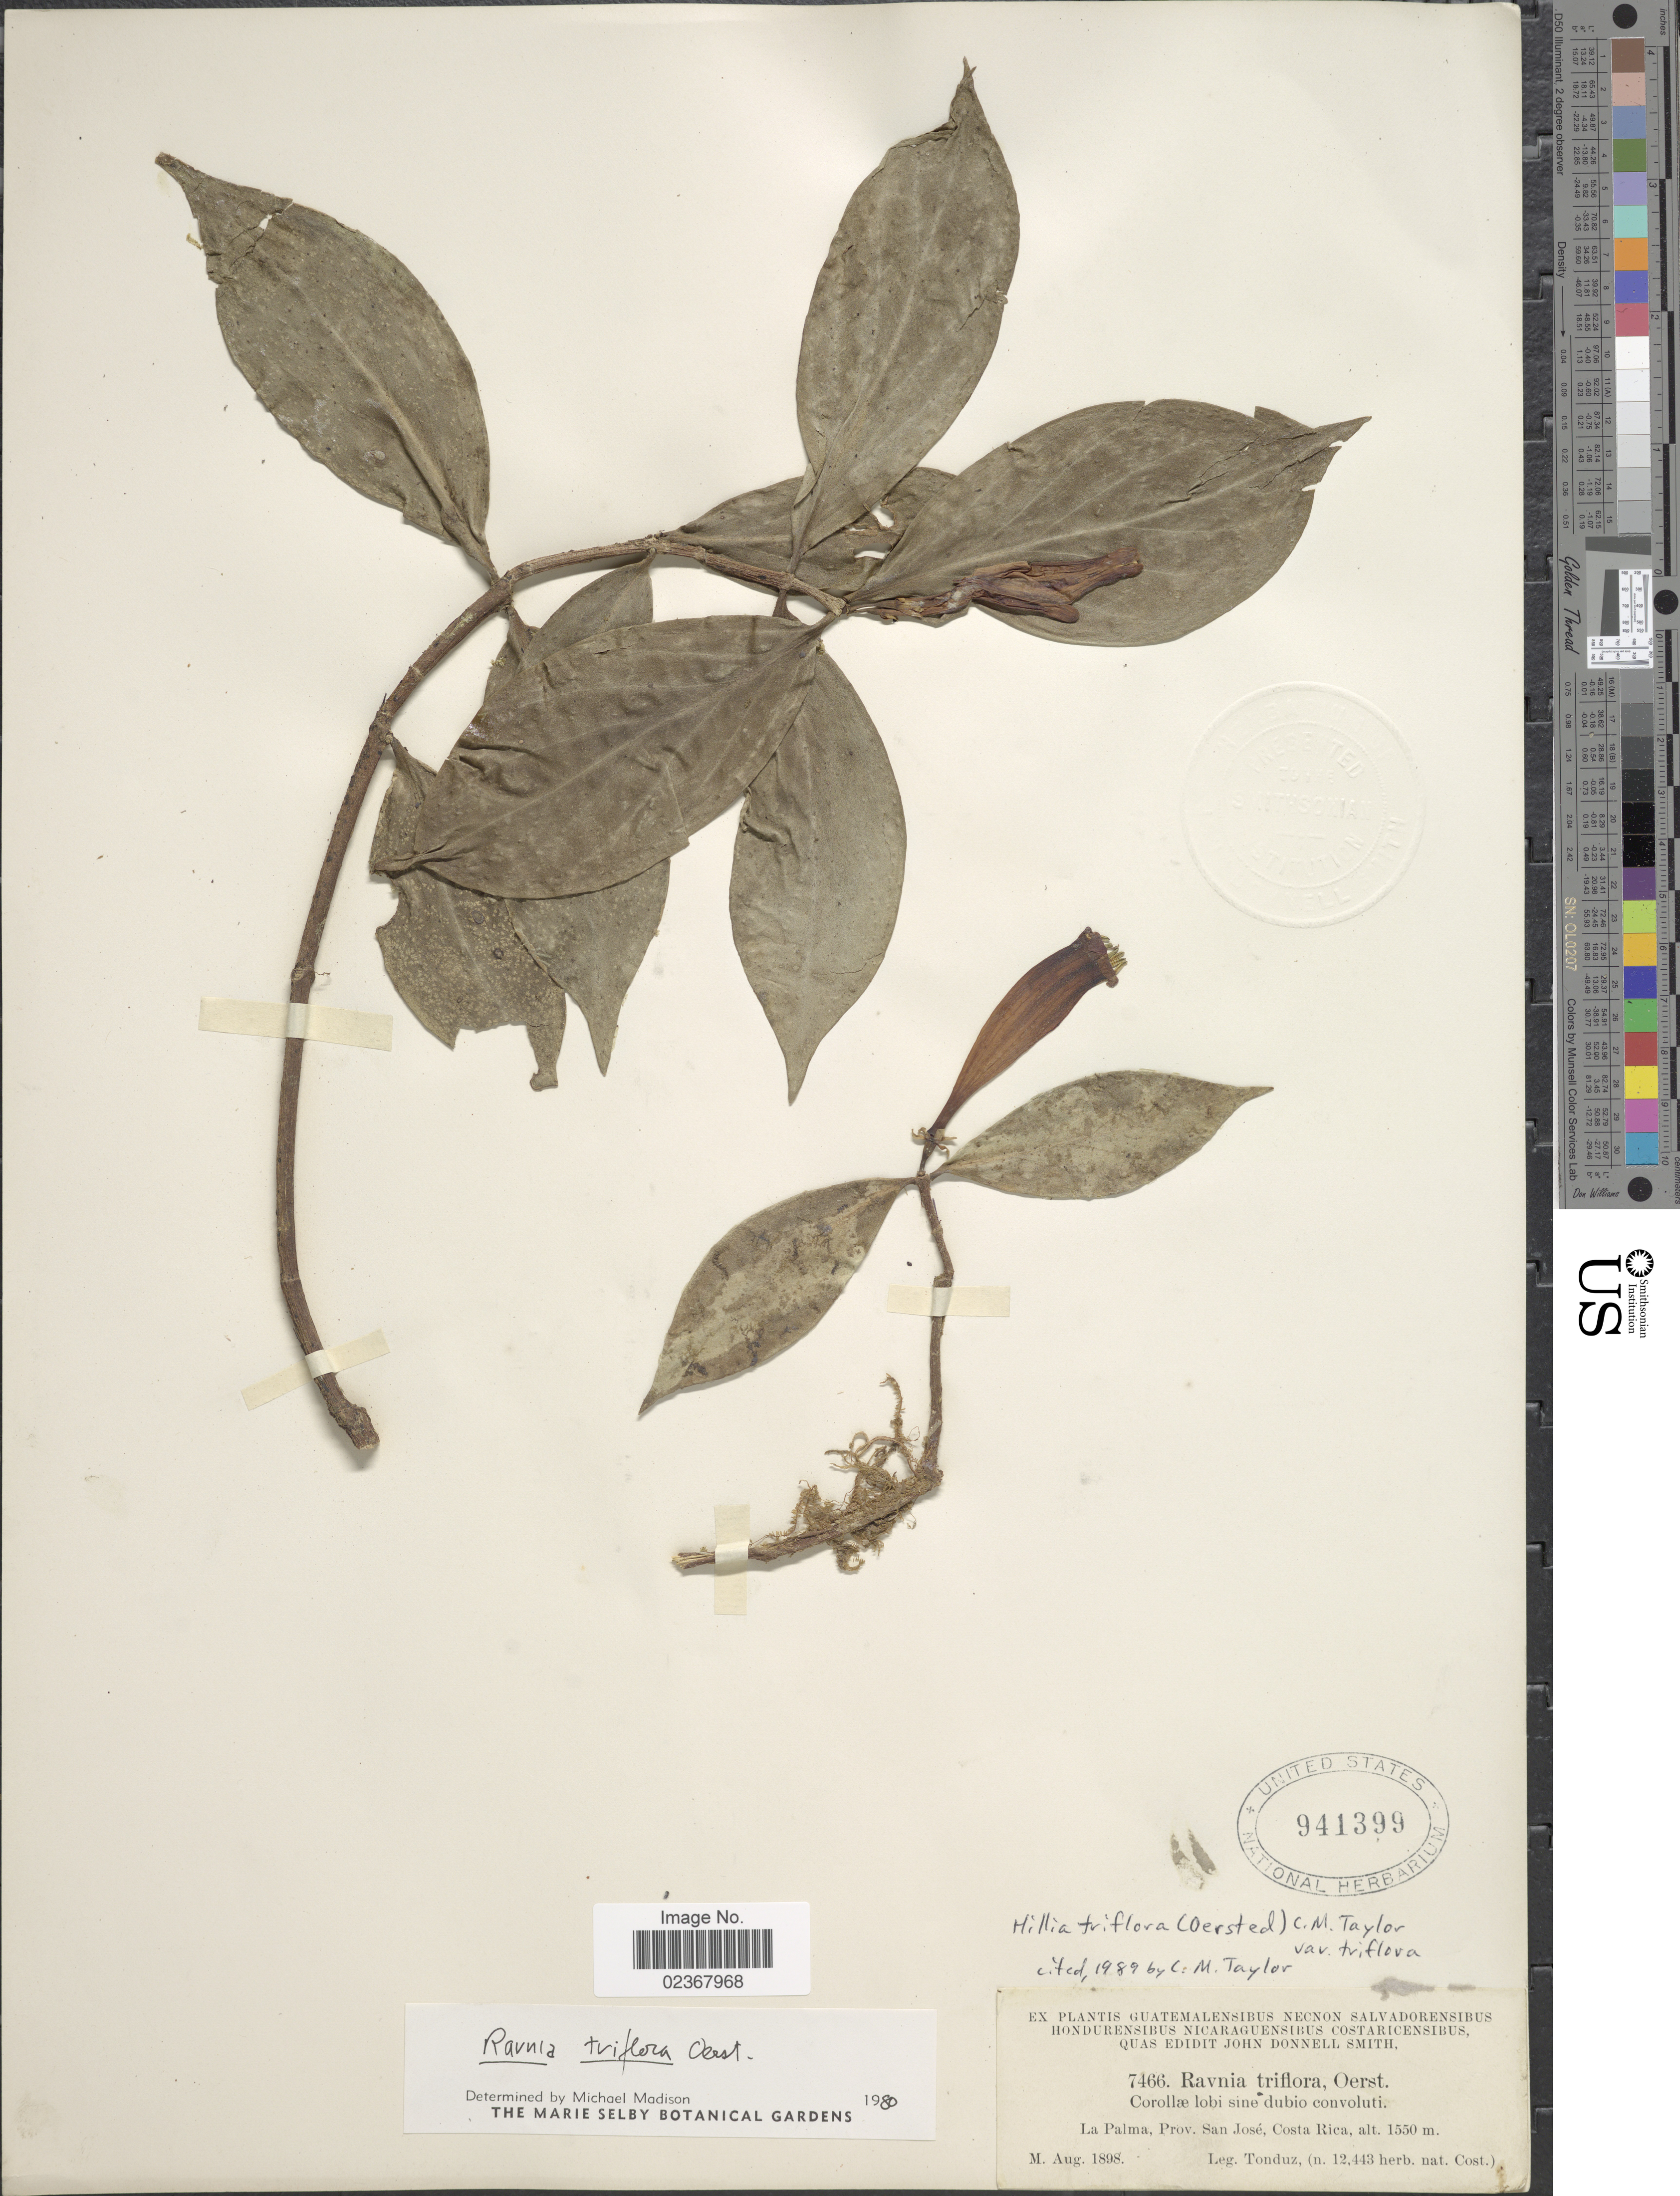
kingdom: Plantae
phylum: Tracheophyta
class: Magnoliopsida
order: Gentianales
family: Rubiaceae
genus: Hillia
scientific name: Hillia triflora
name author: (Oerst.) C.M. Taylor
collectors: A. Tonduz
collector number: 7466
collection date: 1898-08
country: Costa Rica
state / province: San José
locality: La Palma, Prov. San Jose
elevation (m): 1550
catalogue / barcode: US 941399